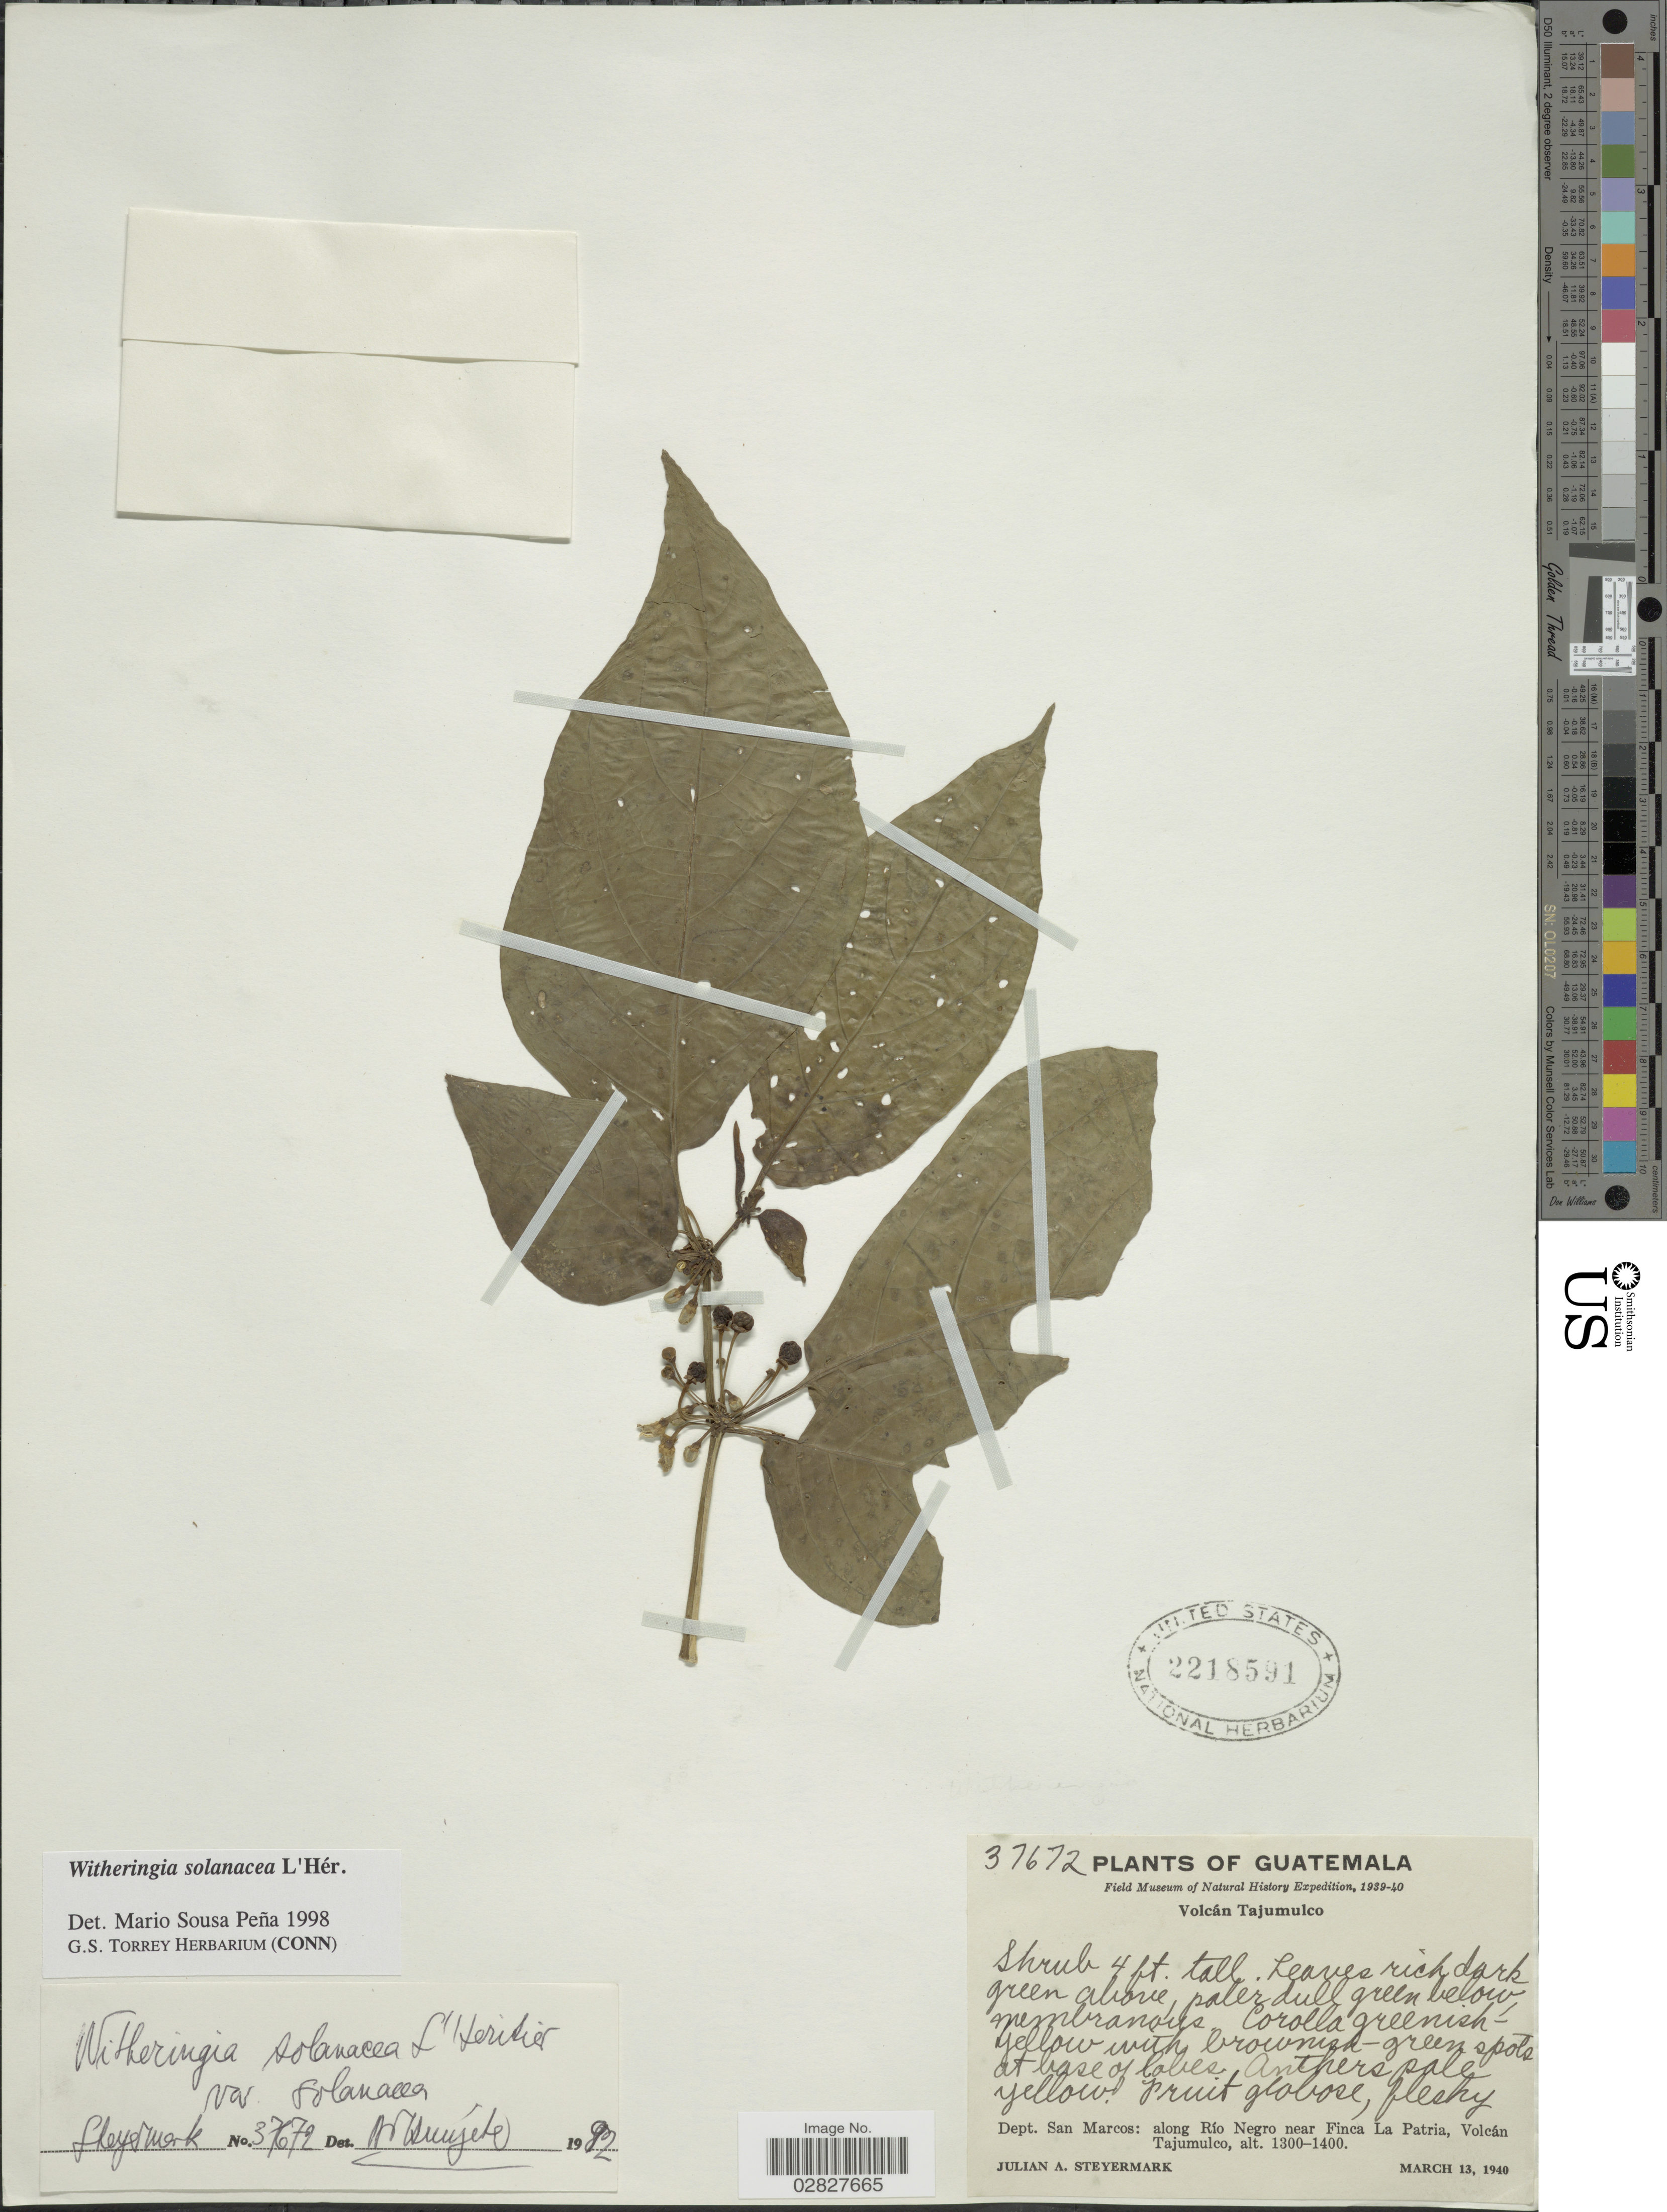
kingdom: Plantae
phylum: Tracheophyta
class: Magnoliopsida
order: Solanales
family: Solanaceae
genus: Witheringia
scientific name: Witheringia solanacea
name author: L'Hér.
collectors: J. Steyermark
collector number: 37672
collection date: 1940-03-13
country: Guatemala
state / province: San Marcos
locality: Dept. San Marcos: along Río Negro near Finca La Patria, Volcán Tajumulco.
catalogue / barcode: US 2218591